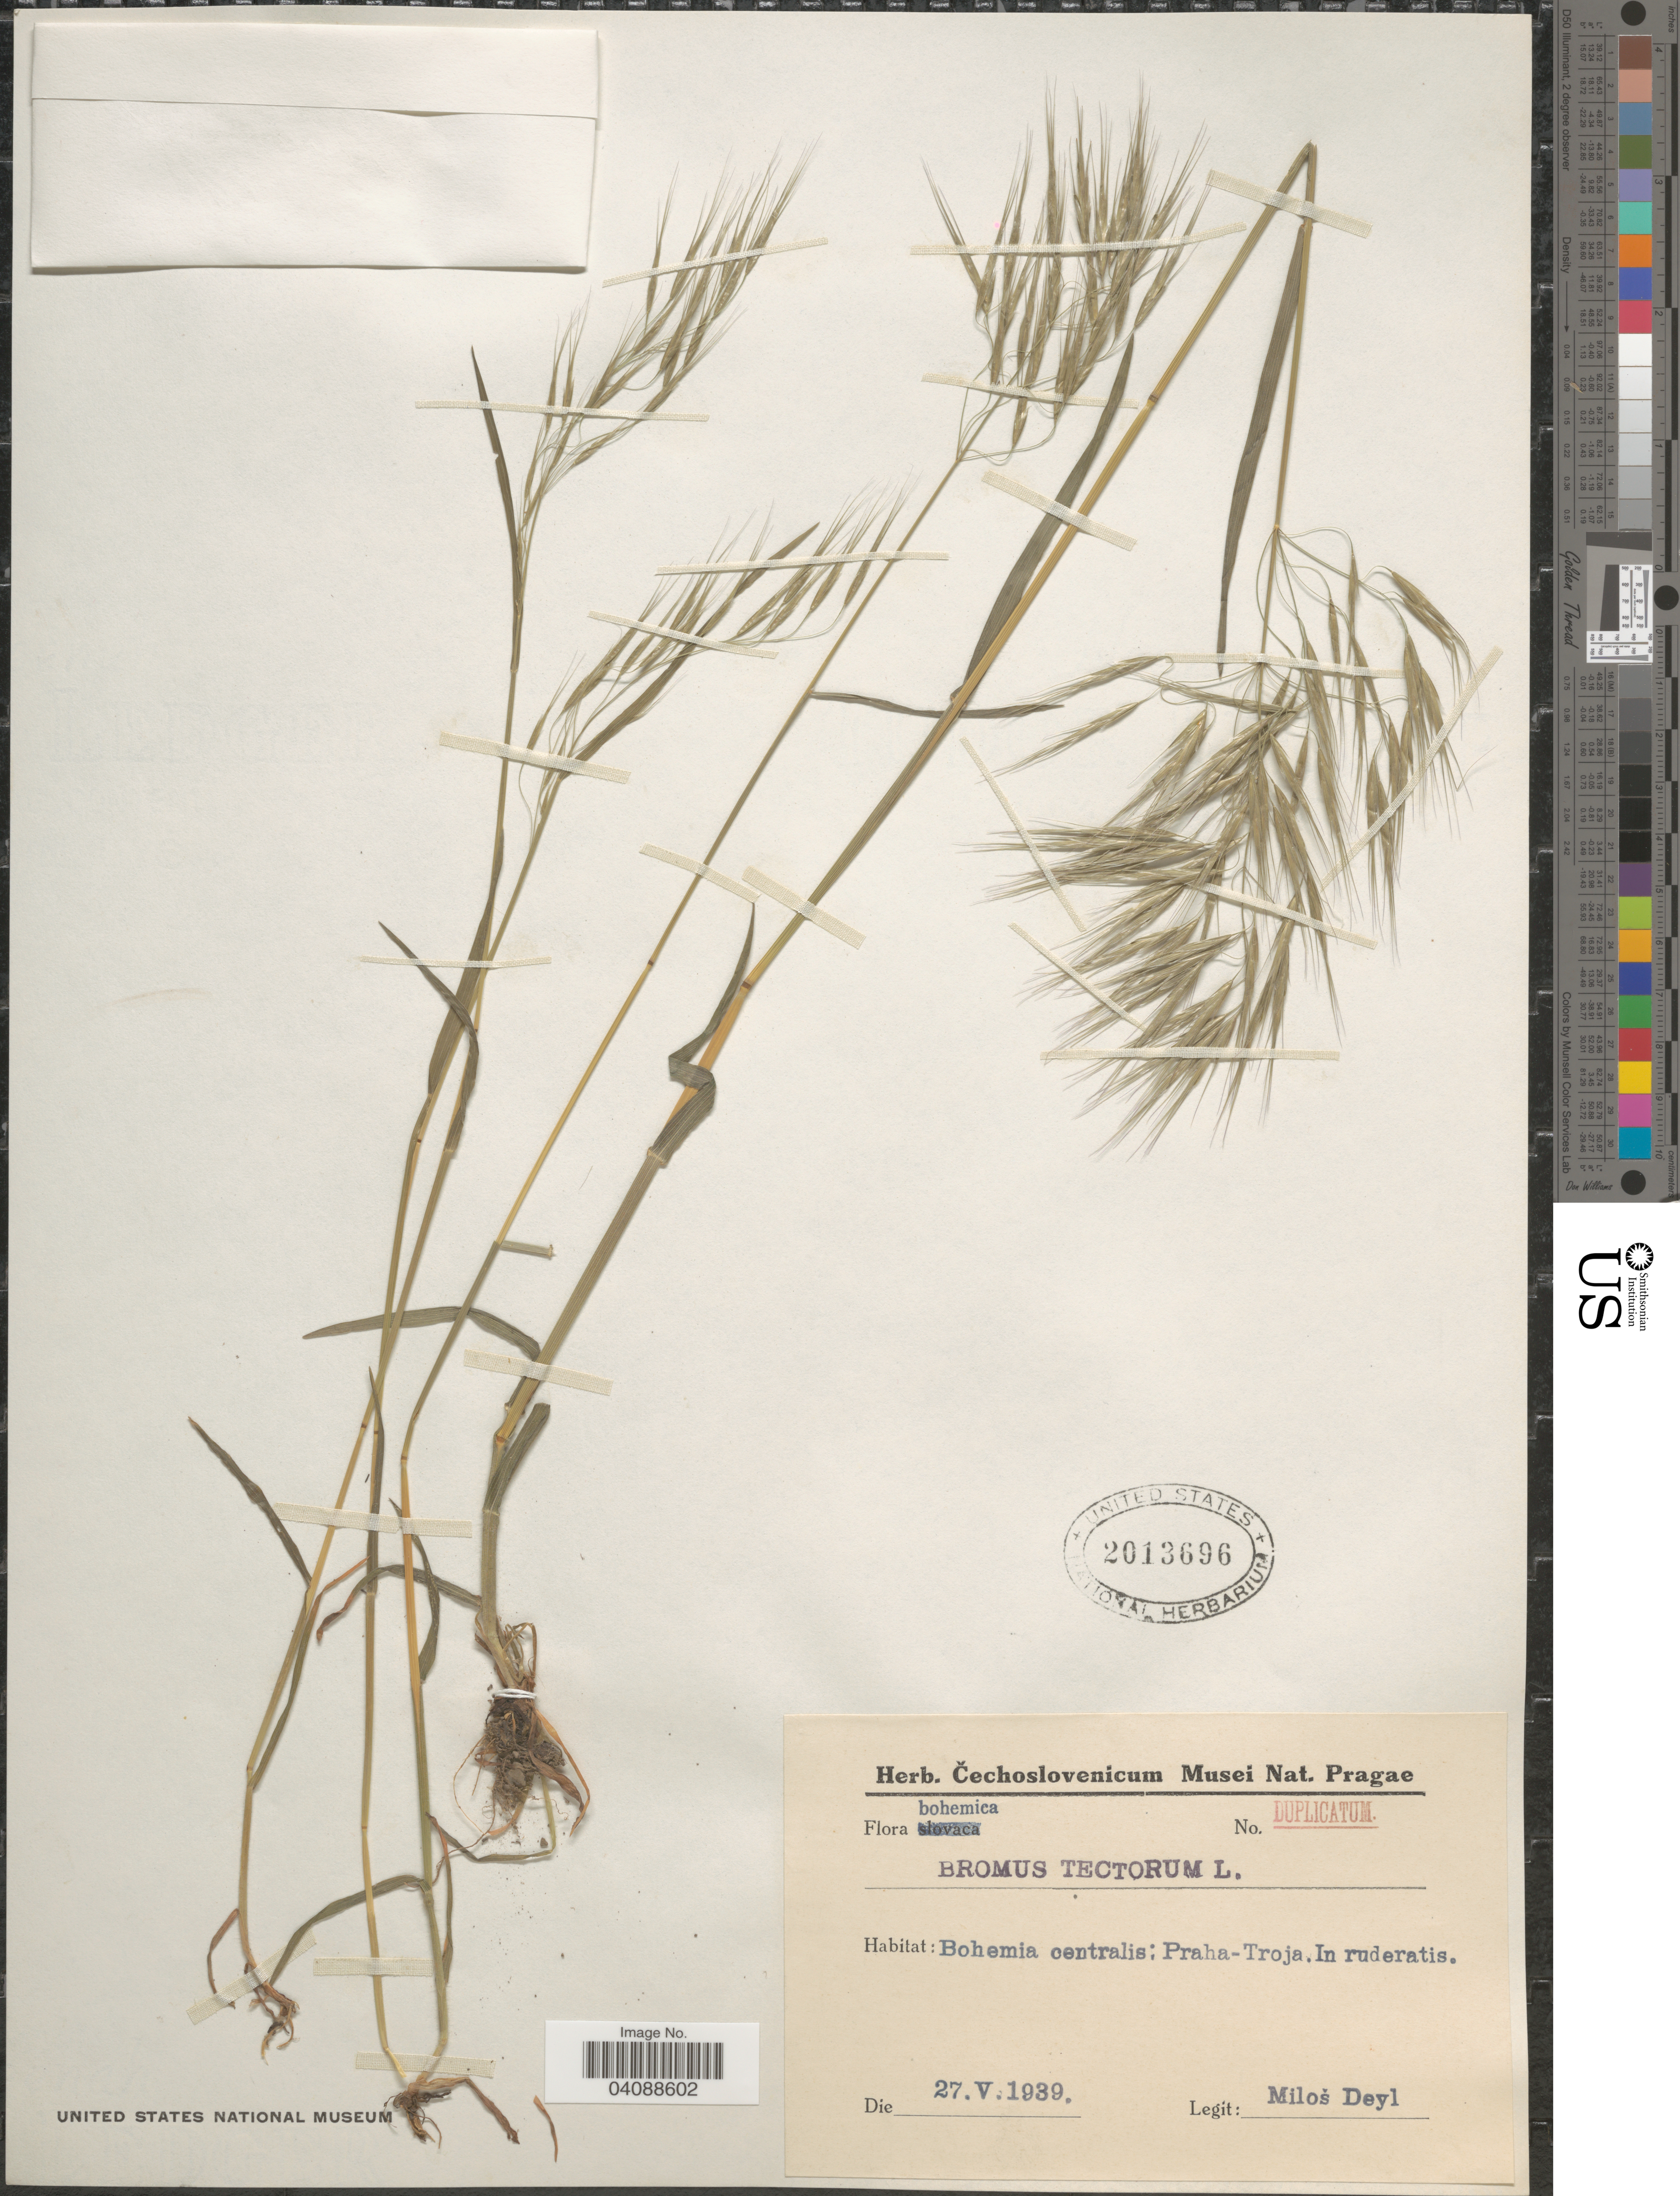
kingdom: Plantae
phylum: Tracheophyta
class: Liliopsida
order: Poales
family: Poaceae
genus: Bromus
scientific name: Bromus tectorum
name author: L.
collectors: M. Deyl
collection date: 1939-05-27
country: Czechia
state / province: Central Bohemian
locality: Bohemica. Bohemia centralis: Praha-Troja. In ruderatis.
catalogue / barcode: US 2013696